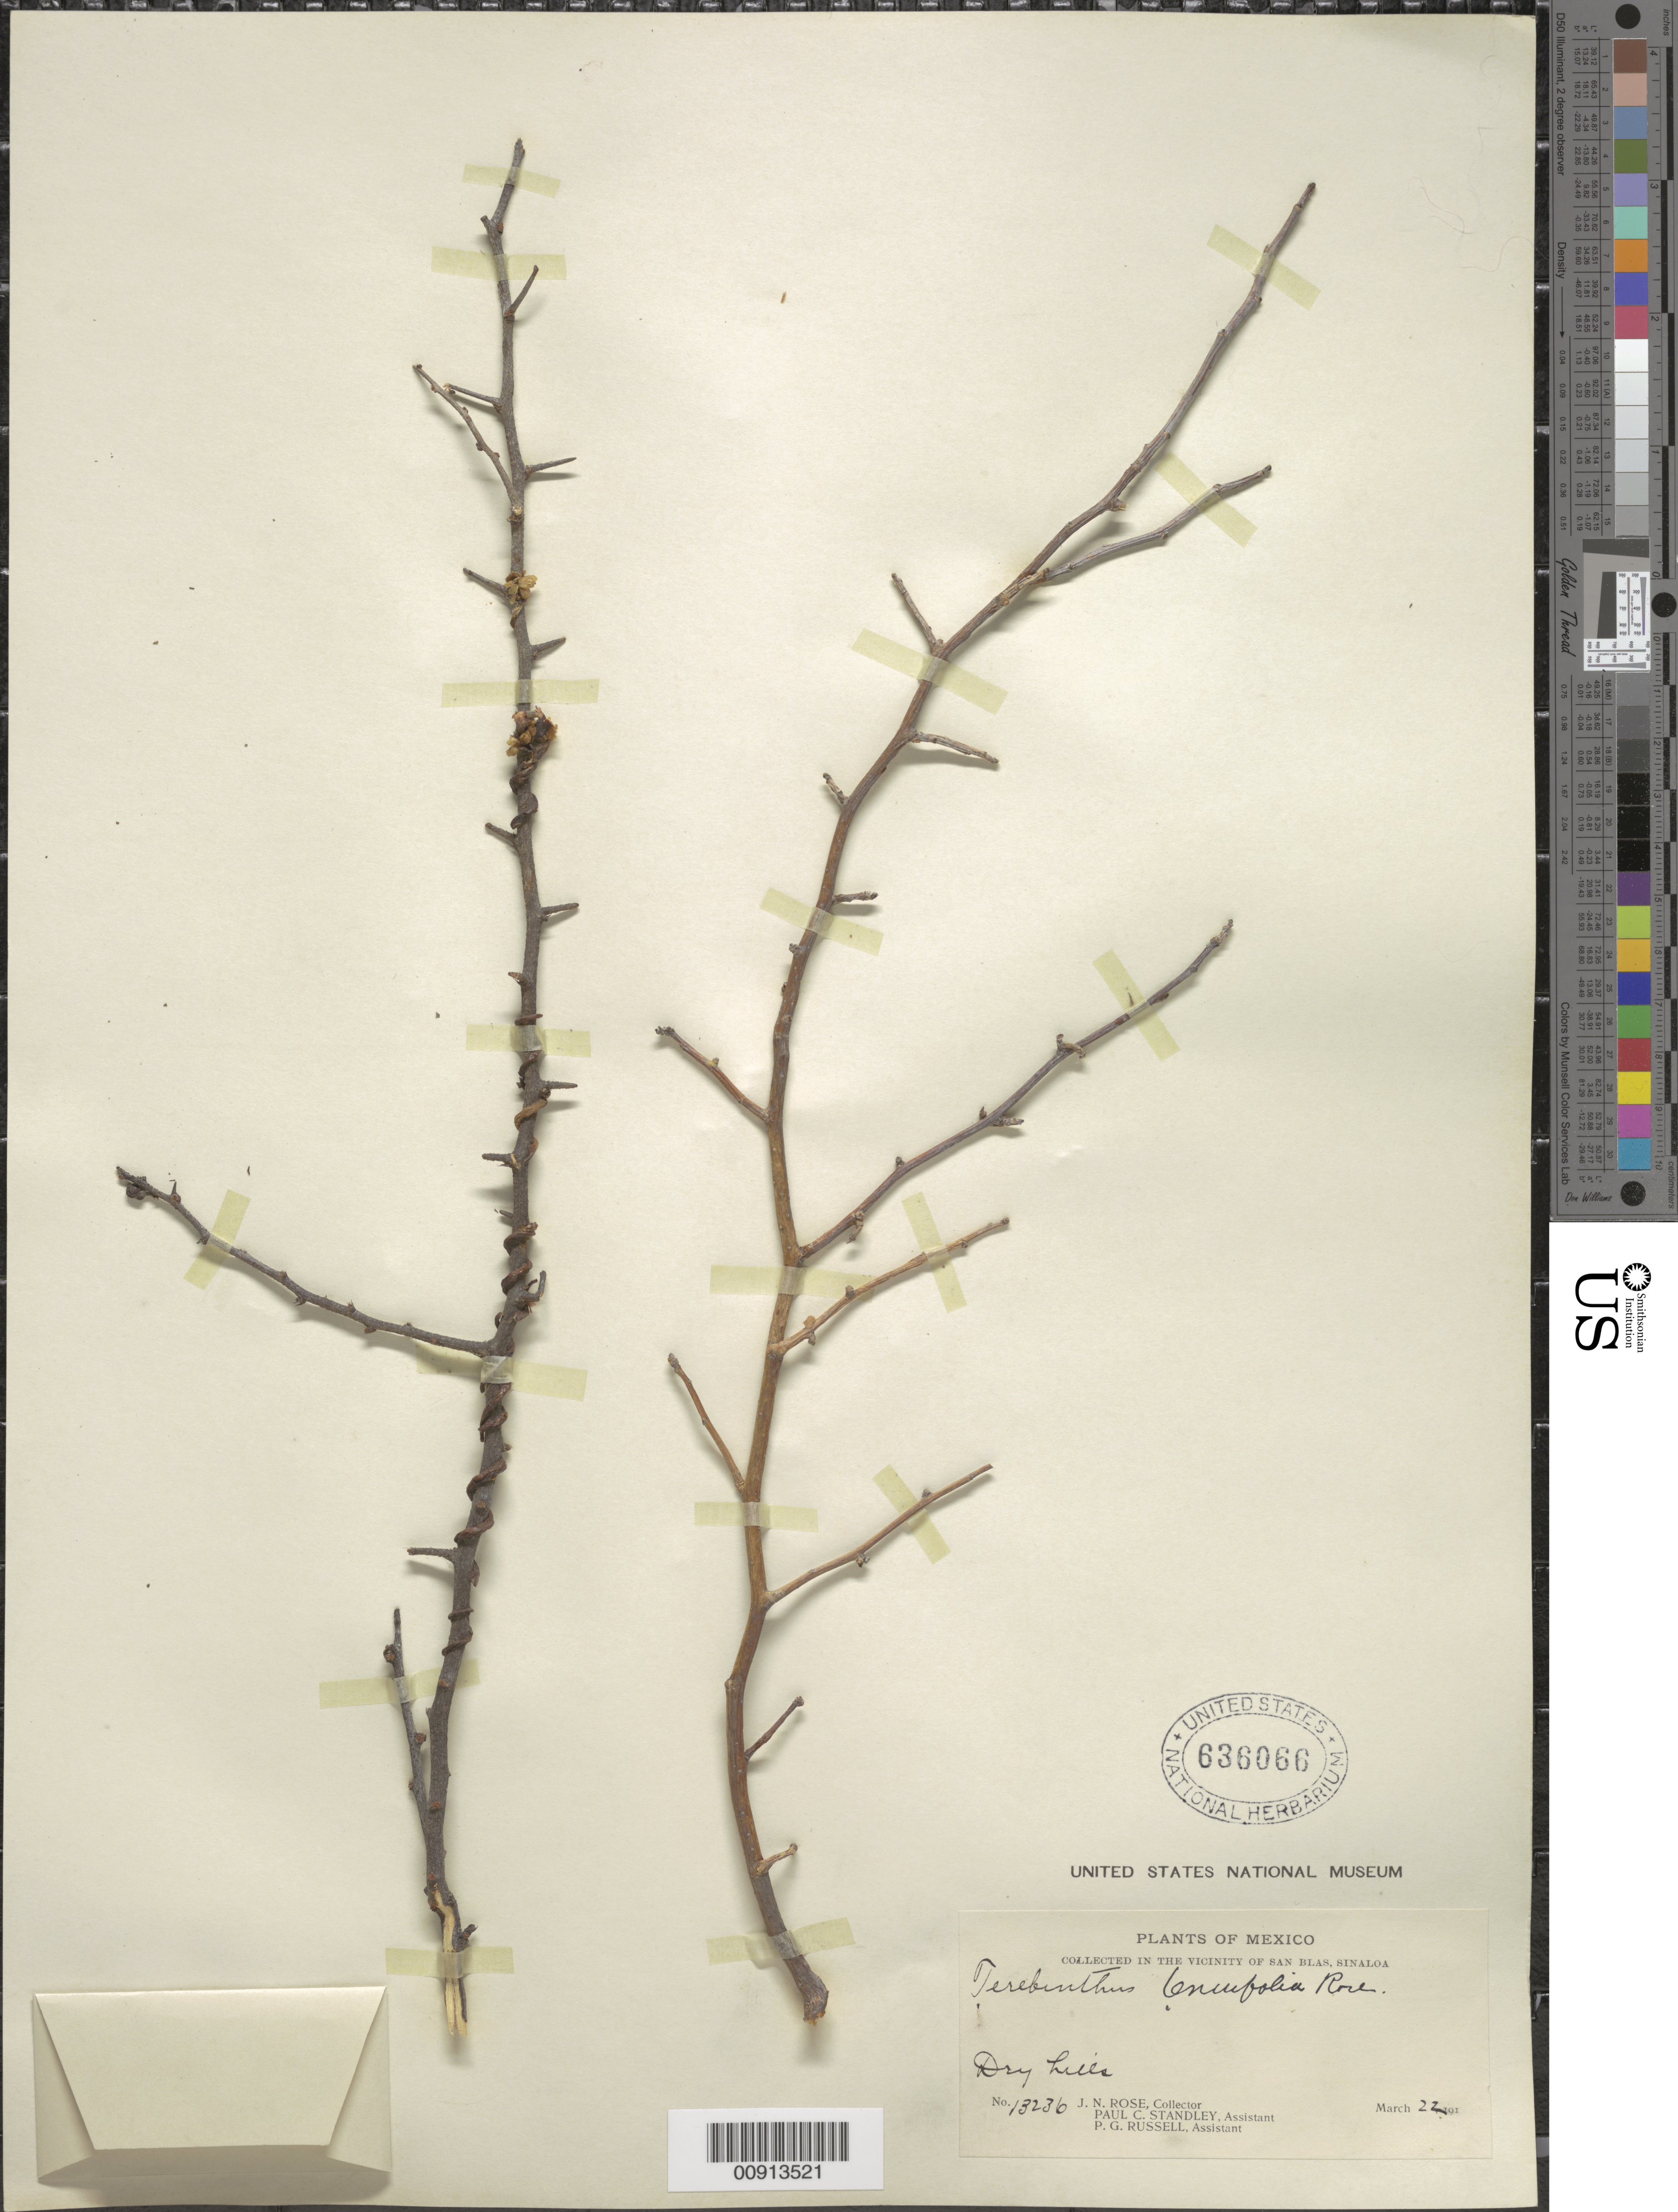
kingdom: Plantae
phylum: Tracheophyta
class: Magnoliopsida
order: Sapindales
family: Burseraceae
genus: Bursera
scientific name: Bursera fagaroides var. elongata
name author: (Kunth) Engl.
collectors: J. N. Rose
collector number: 13236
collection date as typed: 22 Mar 191-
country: Mexico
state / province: Sinaloa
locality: Vicinity of San Blas, Sinaloa.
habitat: Dry hills.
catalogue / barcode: US 636066